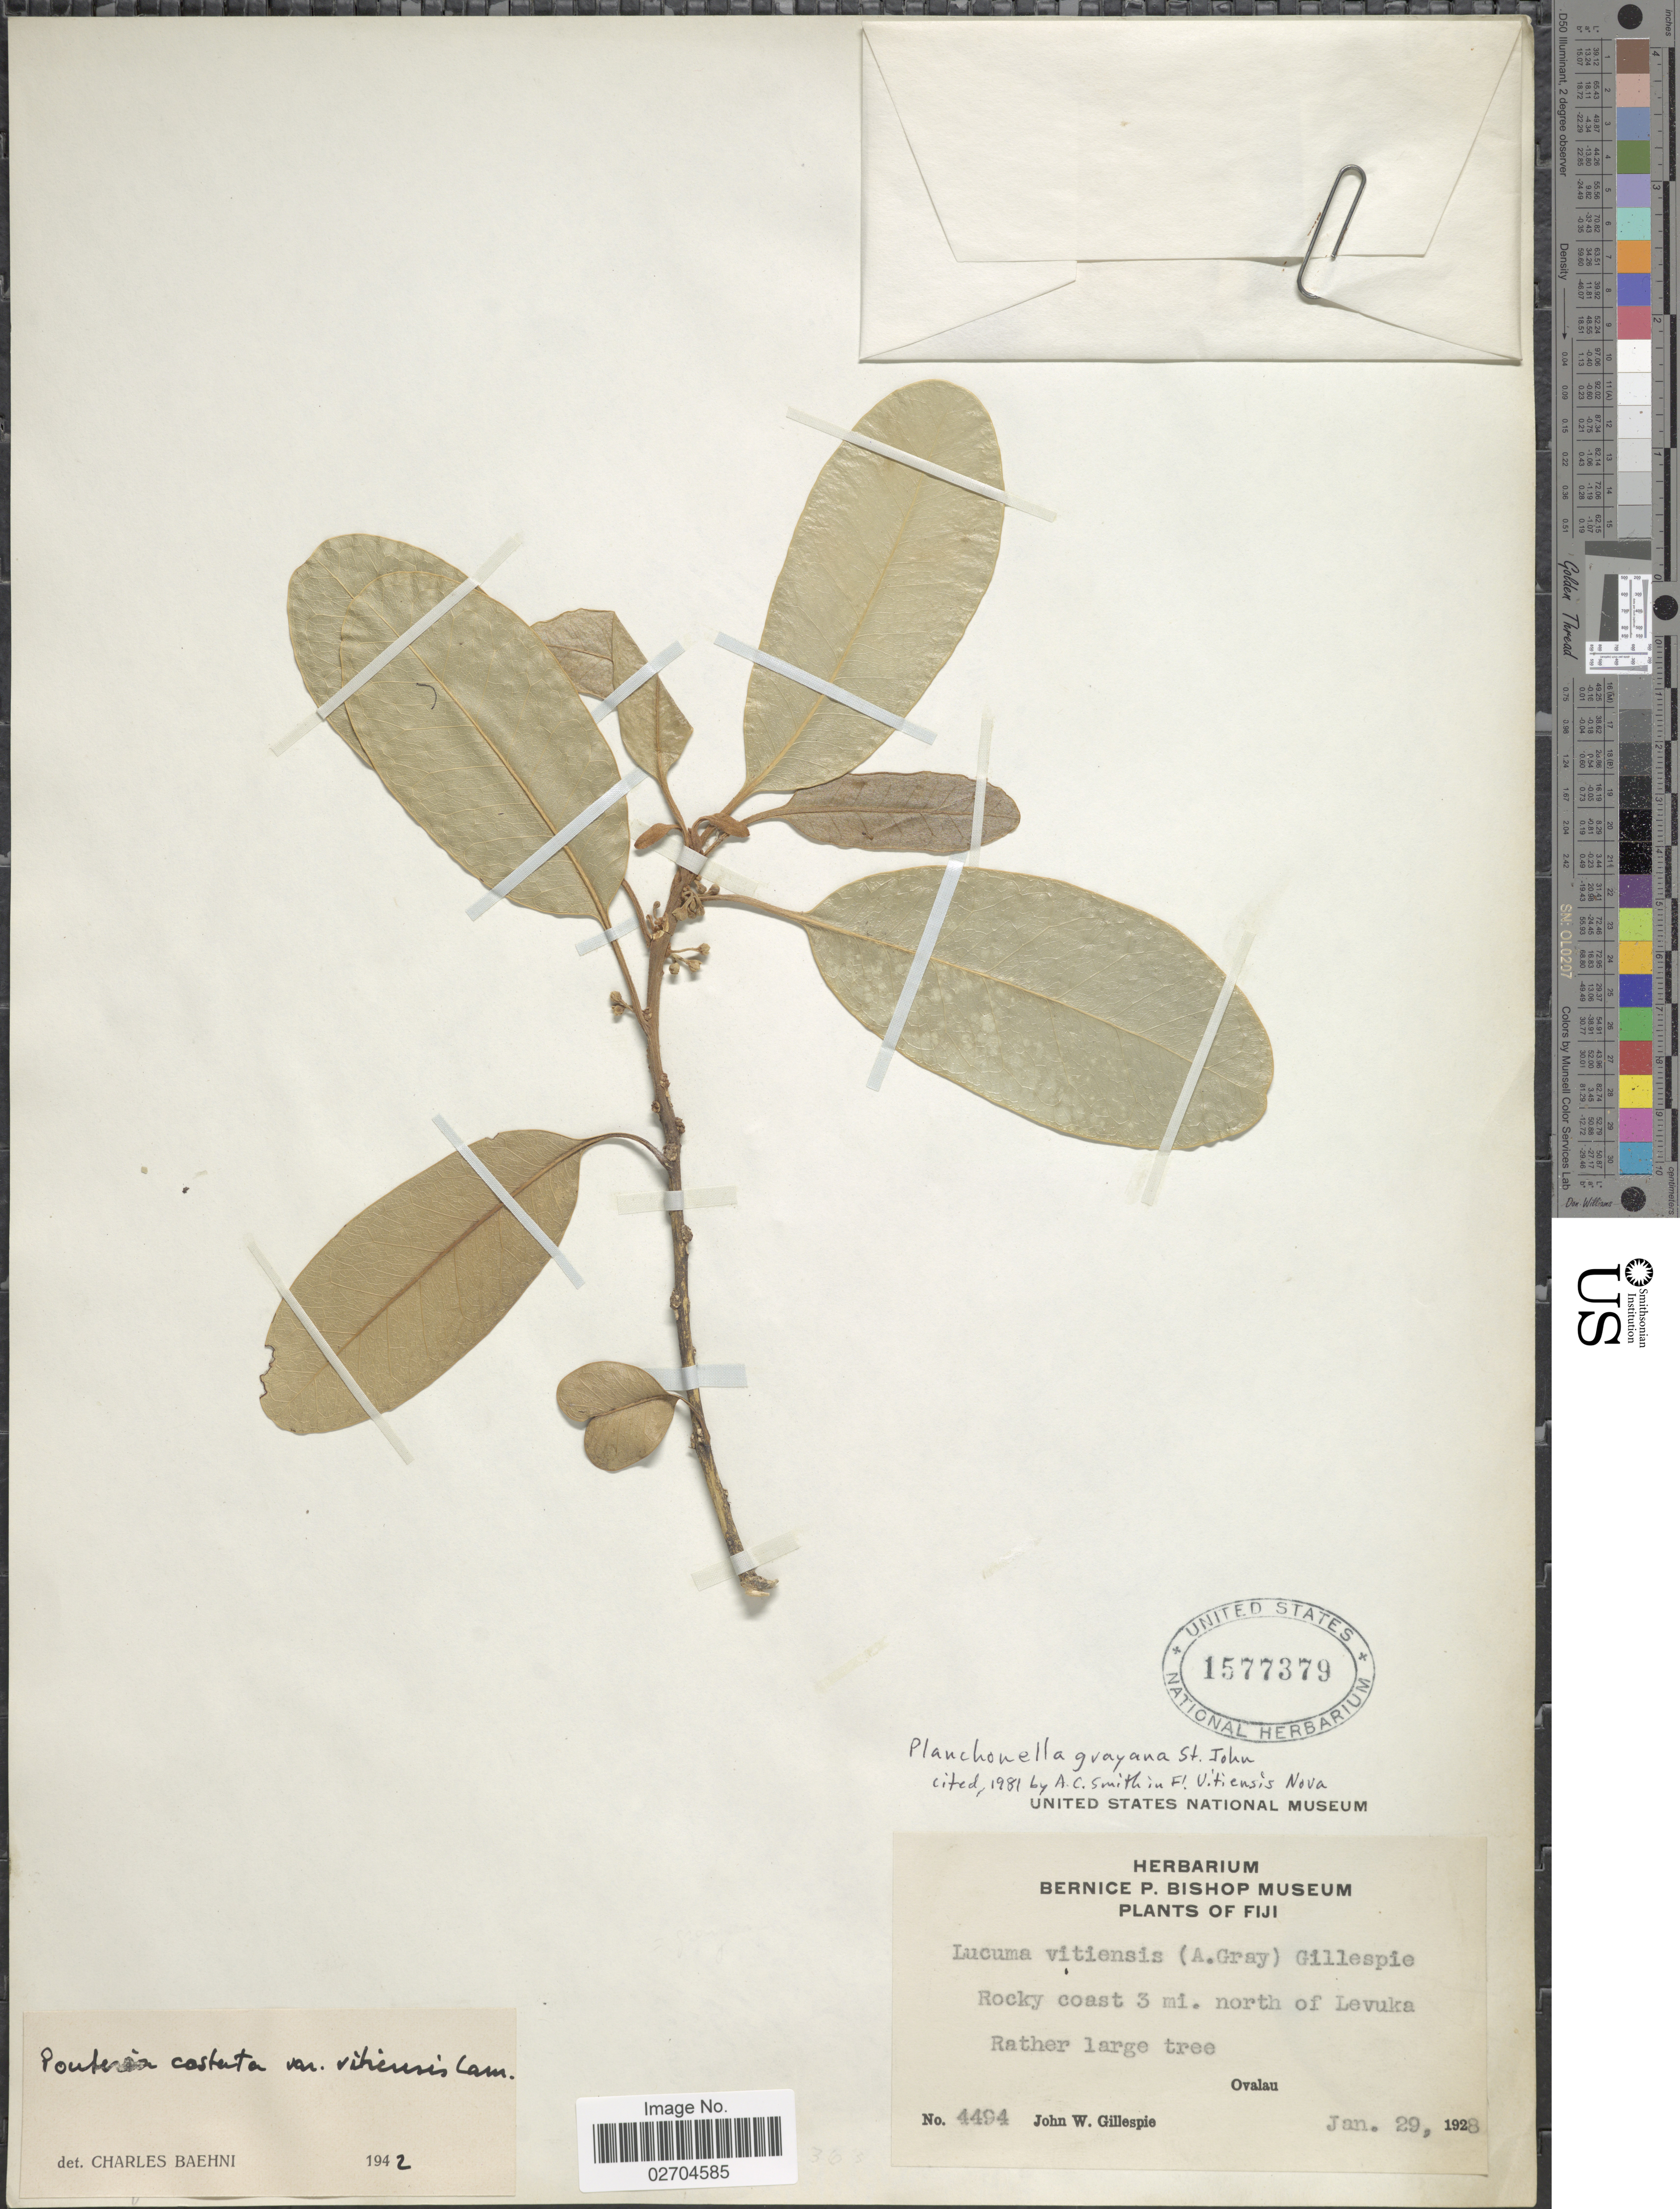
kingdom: Plantae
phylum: Tracheophyta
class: Magnoliopsida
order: Ericales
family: Sapotaceae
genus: Planchonella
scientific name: Planchonella grayana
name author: St. John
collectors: J. W. Gillespie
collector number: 4494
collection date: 1928-01-29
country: Fiji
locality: Rocky coast 3 mi. north of Levuka. Ovalau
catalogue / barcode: US 1577379